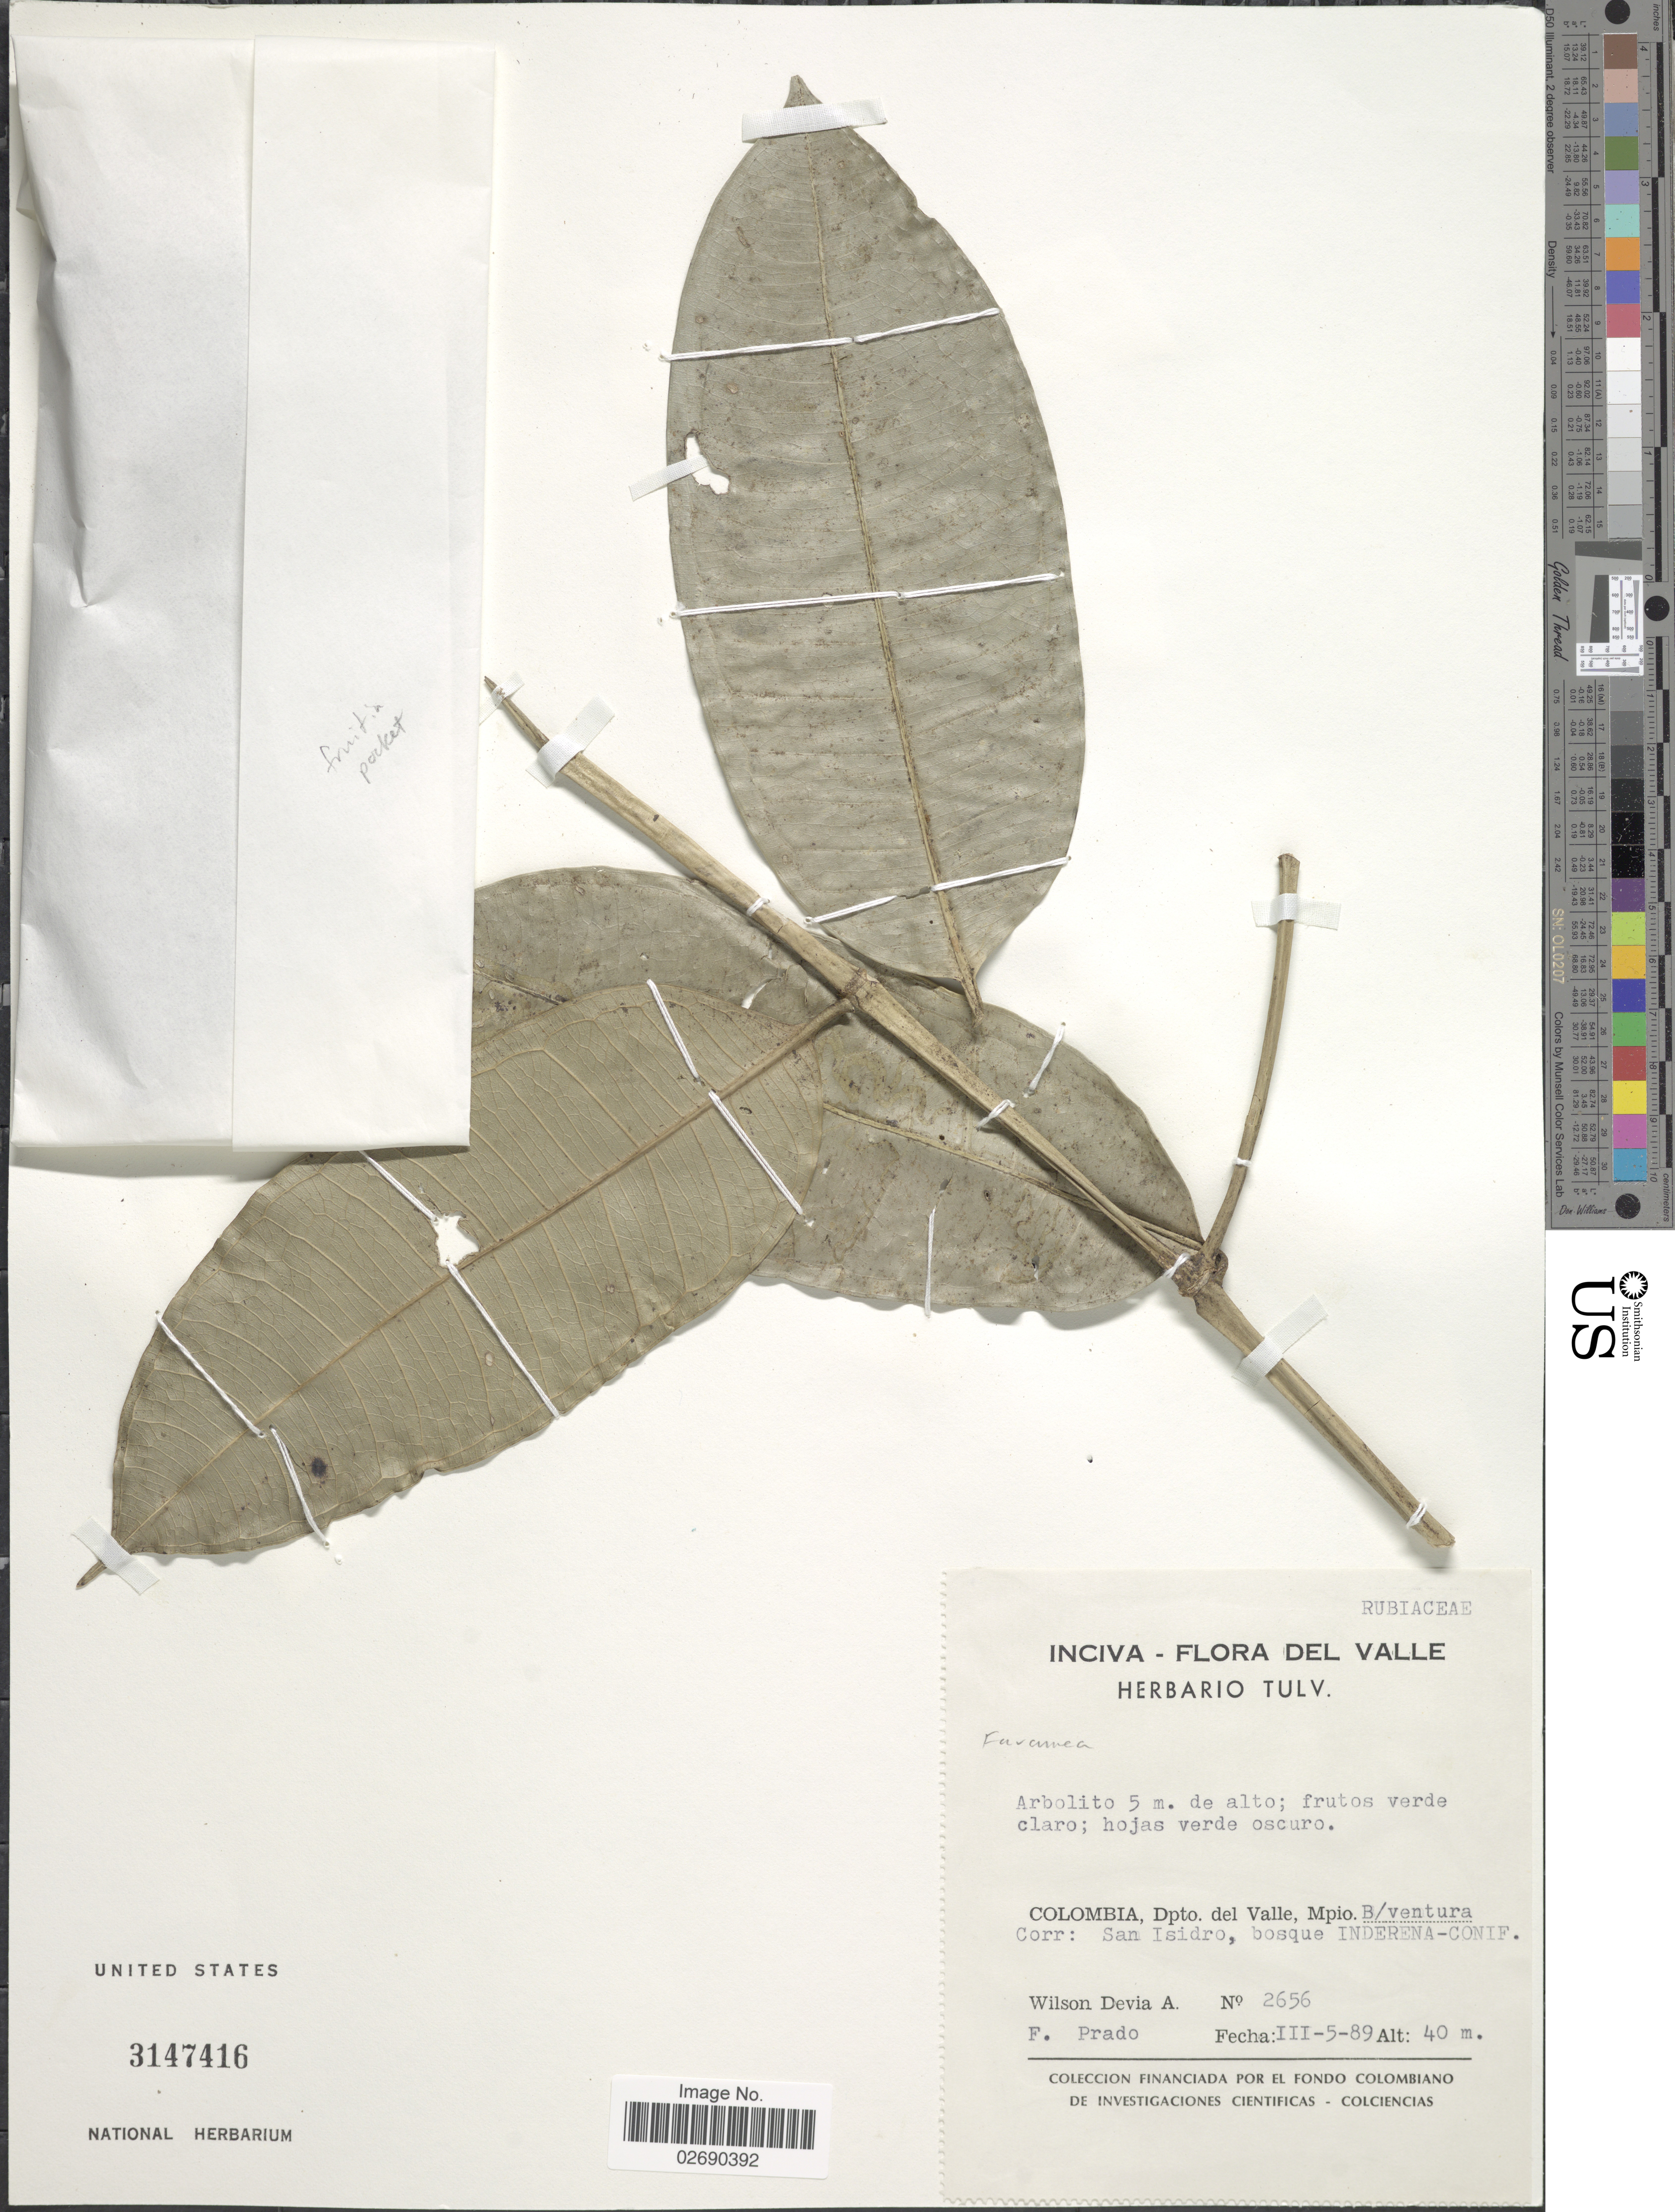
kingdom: Plantae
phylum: Tracheophyta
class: Magnoliopsida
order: Gentianales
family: Rubiaceae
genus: Faramea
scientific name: Faramea grandifolia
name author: Standl.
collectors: W. Devia A. & F. Prado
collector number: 2656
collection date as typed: Transcribed d/m/y: 5/3/89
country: Colombia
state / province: Valle del Cauca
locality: Dpto. del Valle, Mpio. B/ventura. Corr: San Isidro, bosque INDERENA-CONIF.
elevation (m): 40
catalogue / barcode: US 3147416